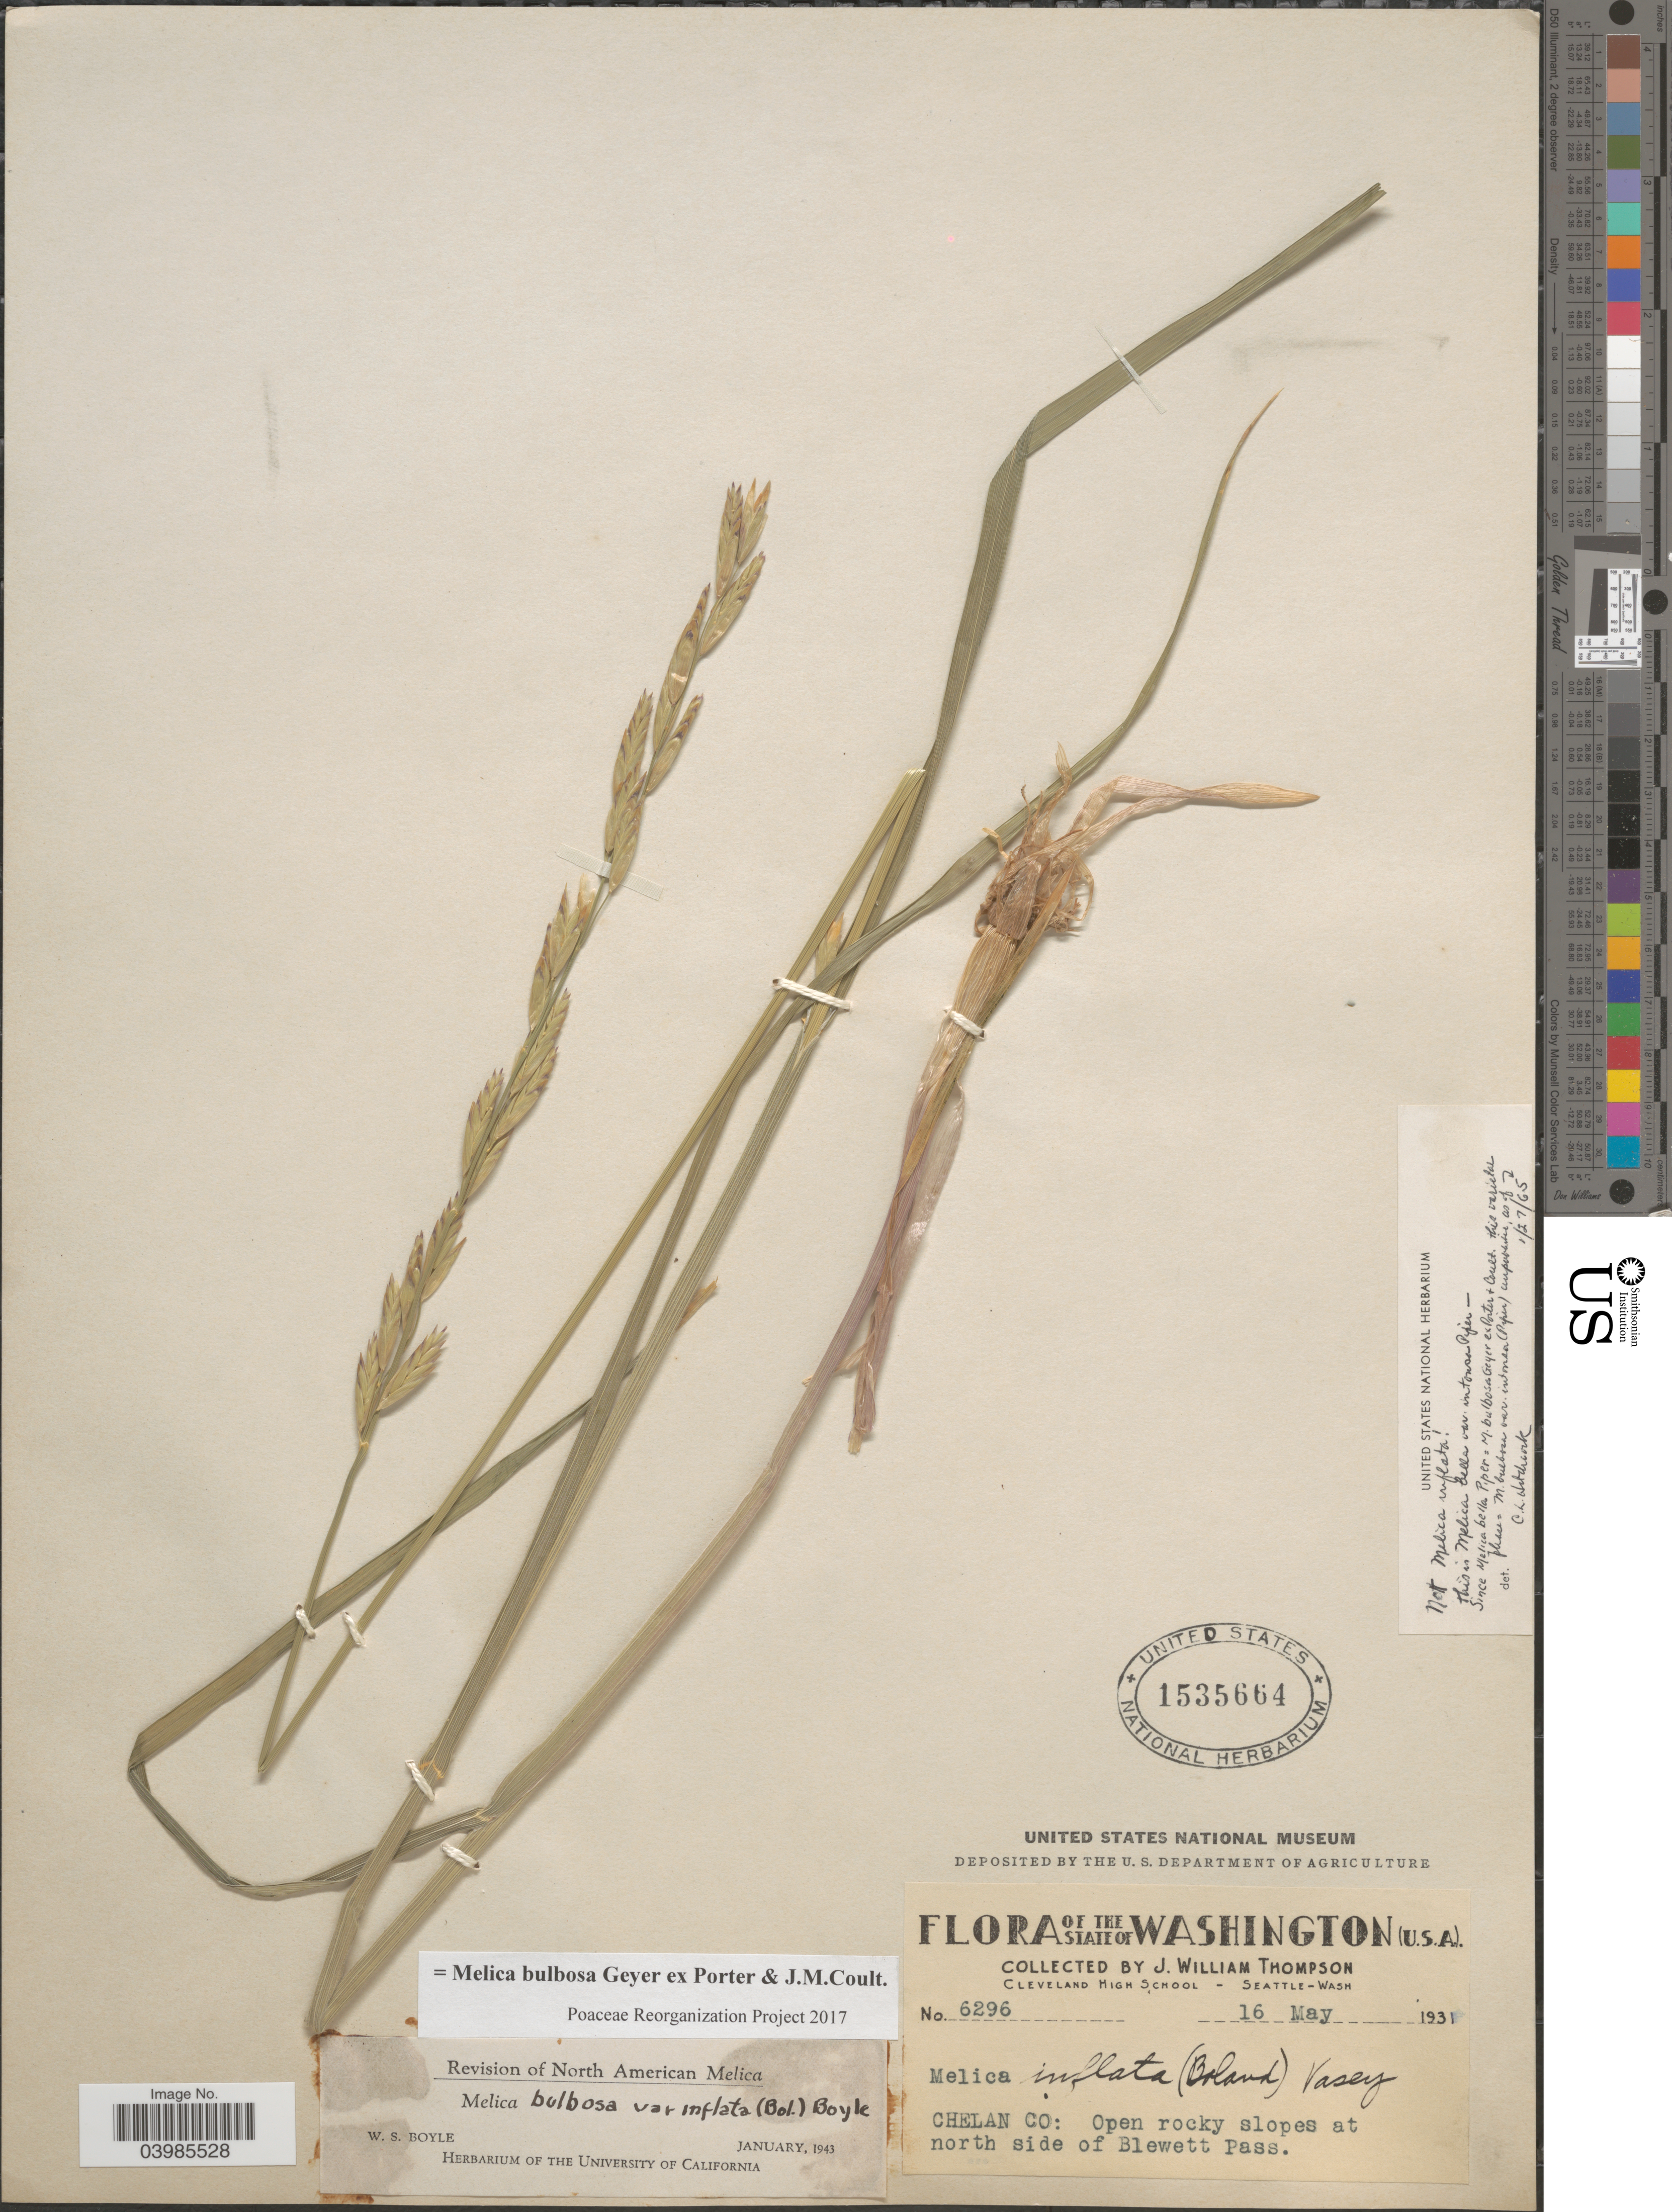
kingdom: Plantae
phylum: Tracheophyta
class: Liliopsida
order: Poales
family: Poaceae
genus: Melica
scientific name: Melica bulbosa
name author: Geyer ex Porter & J.M. Coult.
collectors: J. W. Thompson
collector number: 6296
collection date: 1931-05-16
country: United States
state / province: Washington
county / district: Chelan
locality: Chelan Co: Open rocky slopes at north side of Blewett Pass.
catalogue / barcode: US 1535664